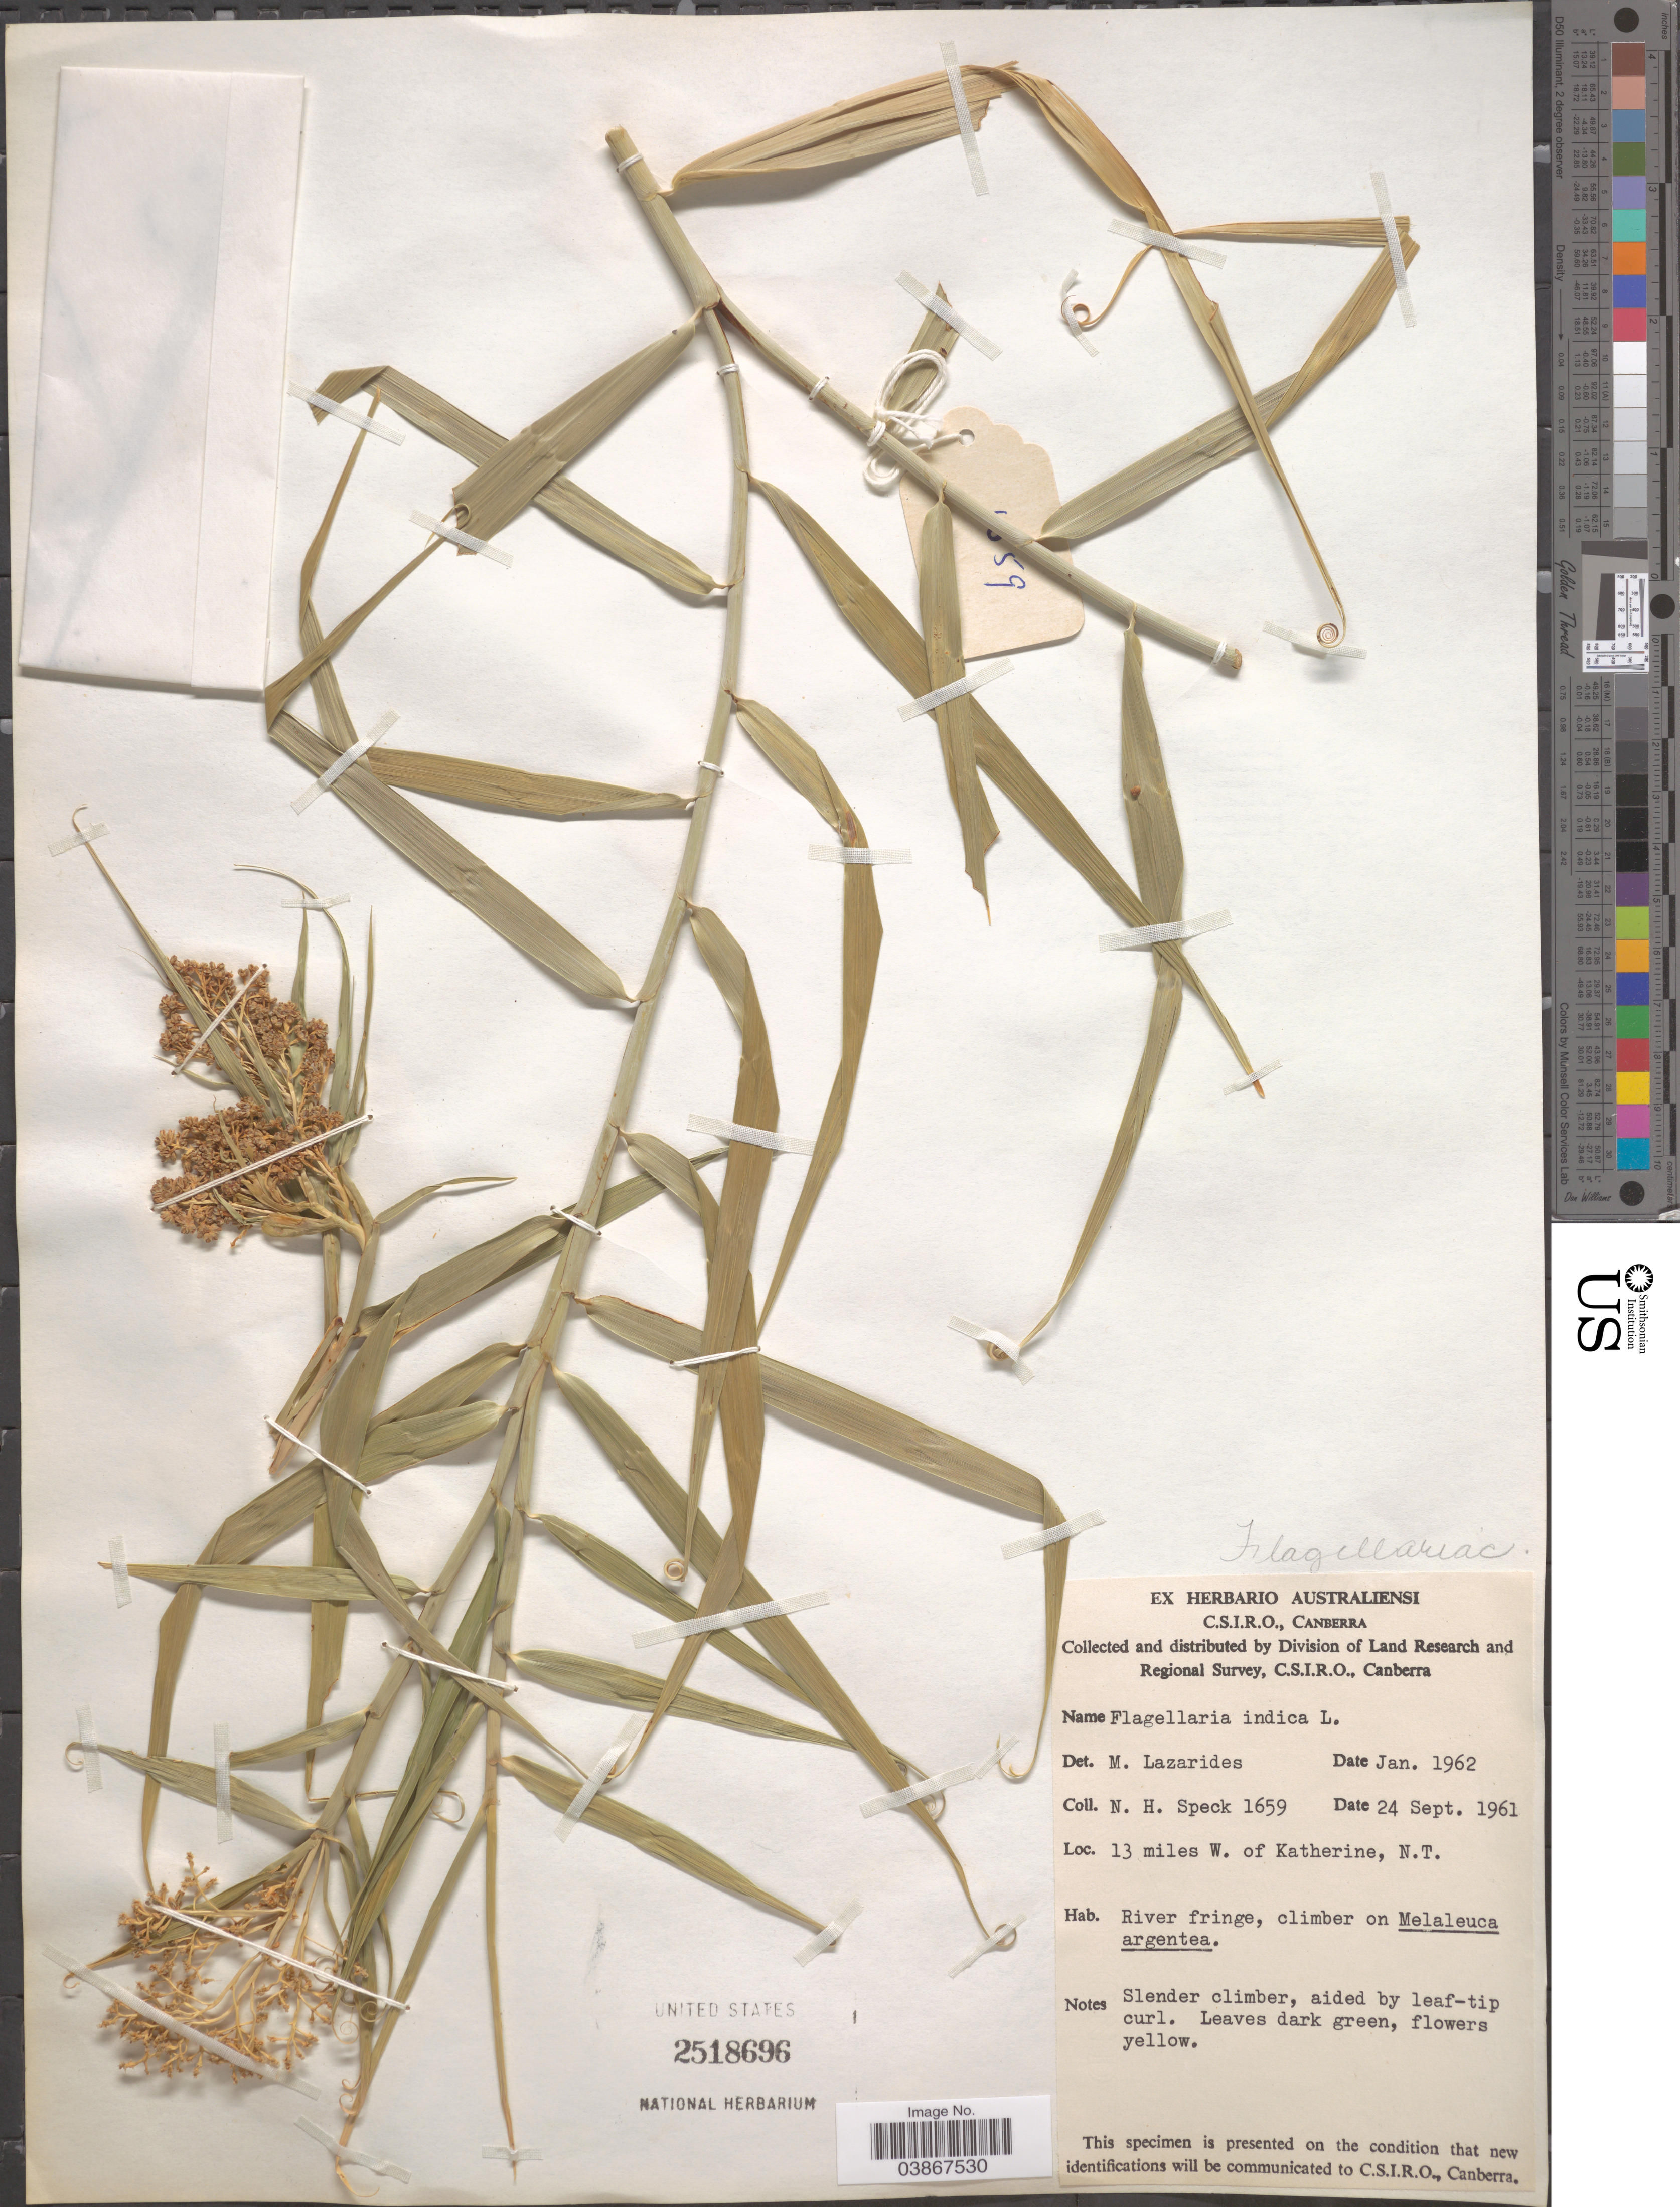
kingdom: Plantae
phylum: Tracheophyta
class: Liliopsida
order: Poales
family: Flagellariaceae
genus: Flagellaria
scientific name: Flagellaria indica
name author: L.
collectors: N. Speck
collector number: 1659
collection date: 1961-09-24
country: Australia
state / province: Northern Territory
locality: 13 miles W. of Katherine, N.T.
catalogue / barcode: US 2518696